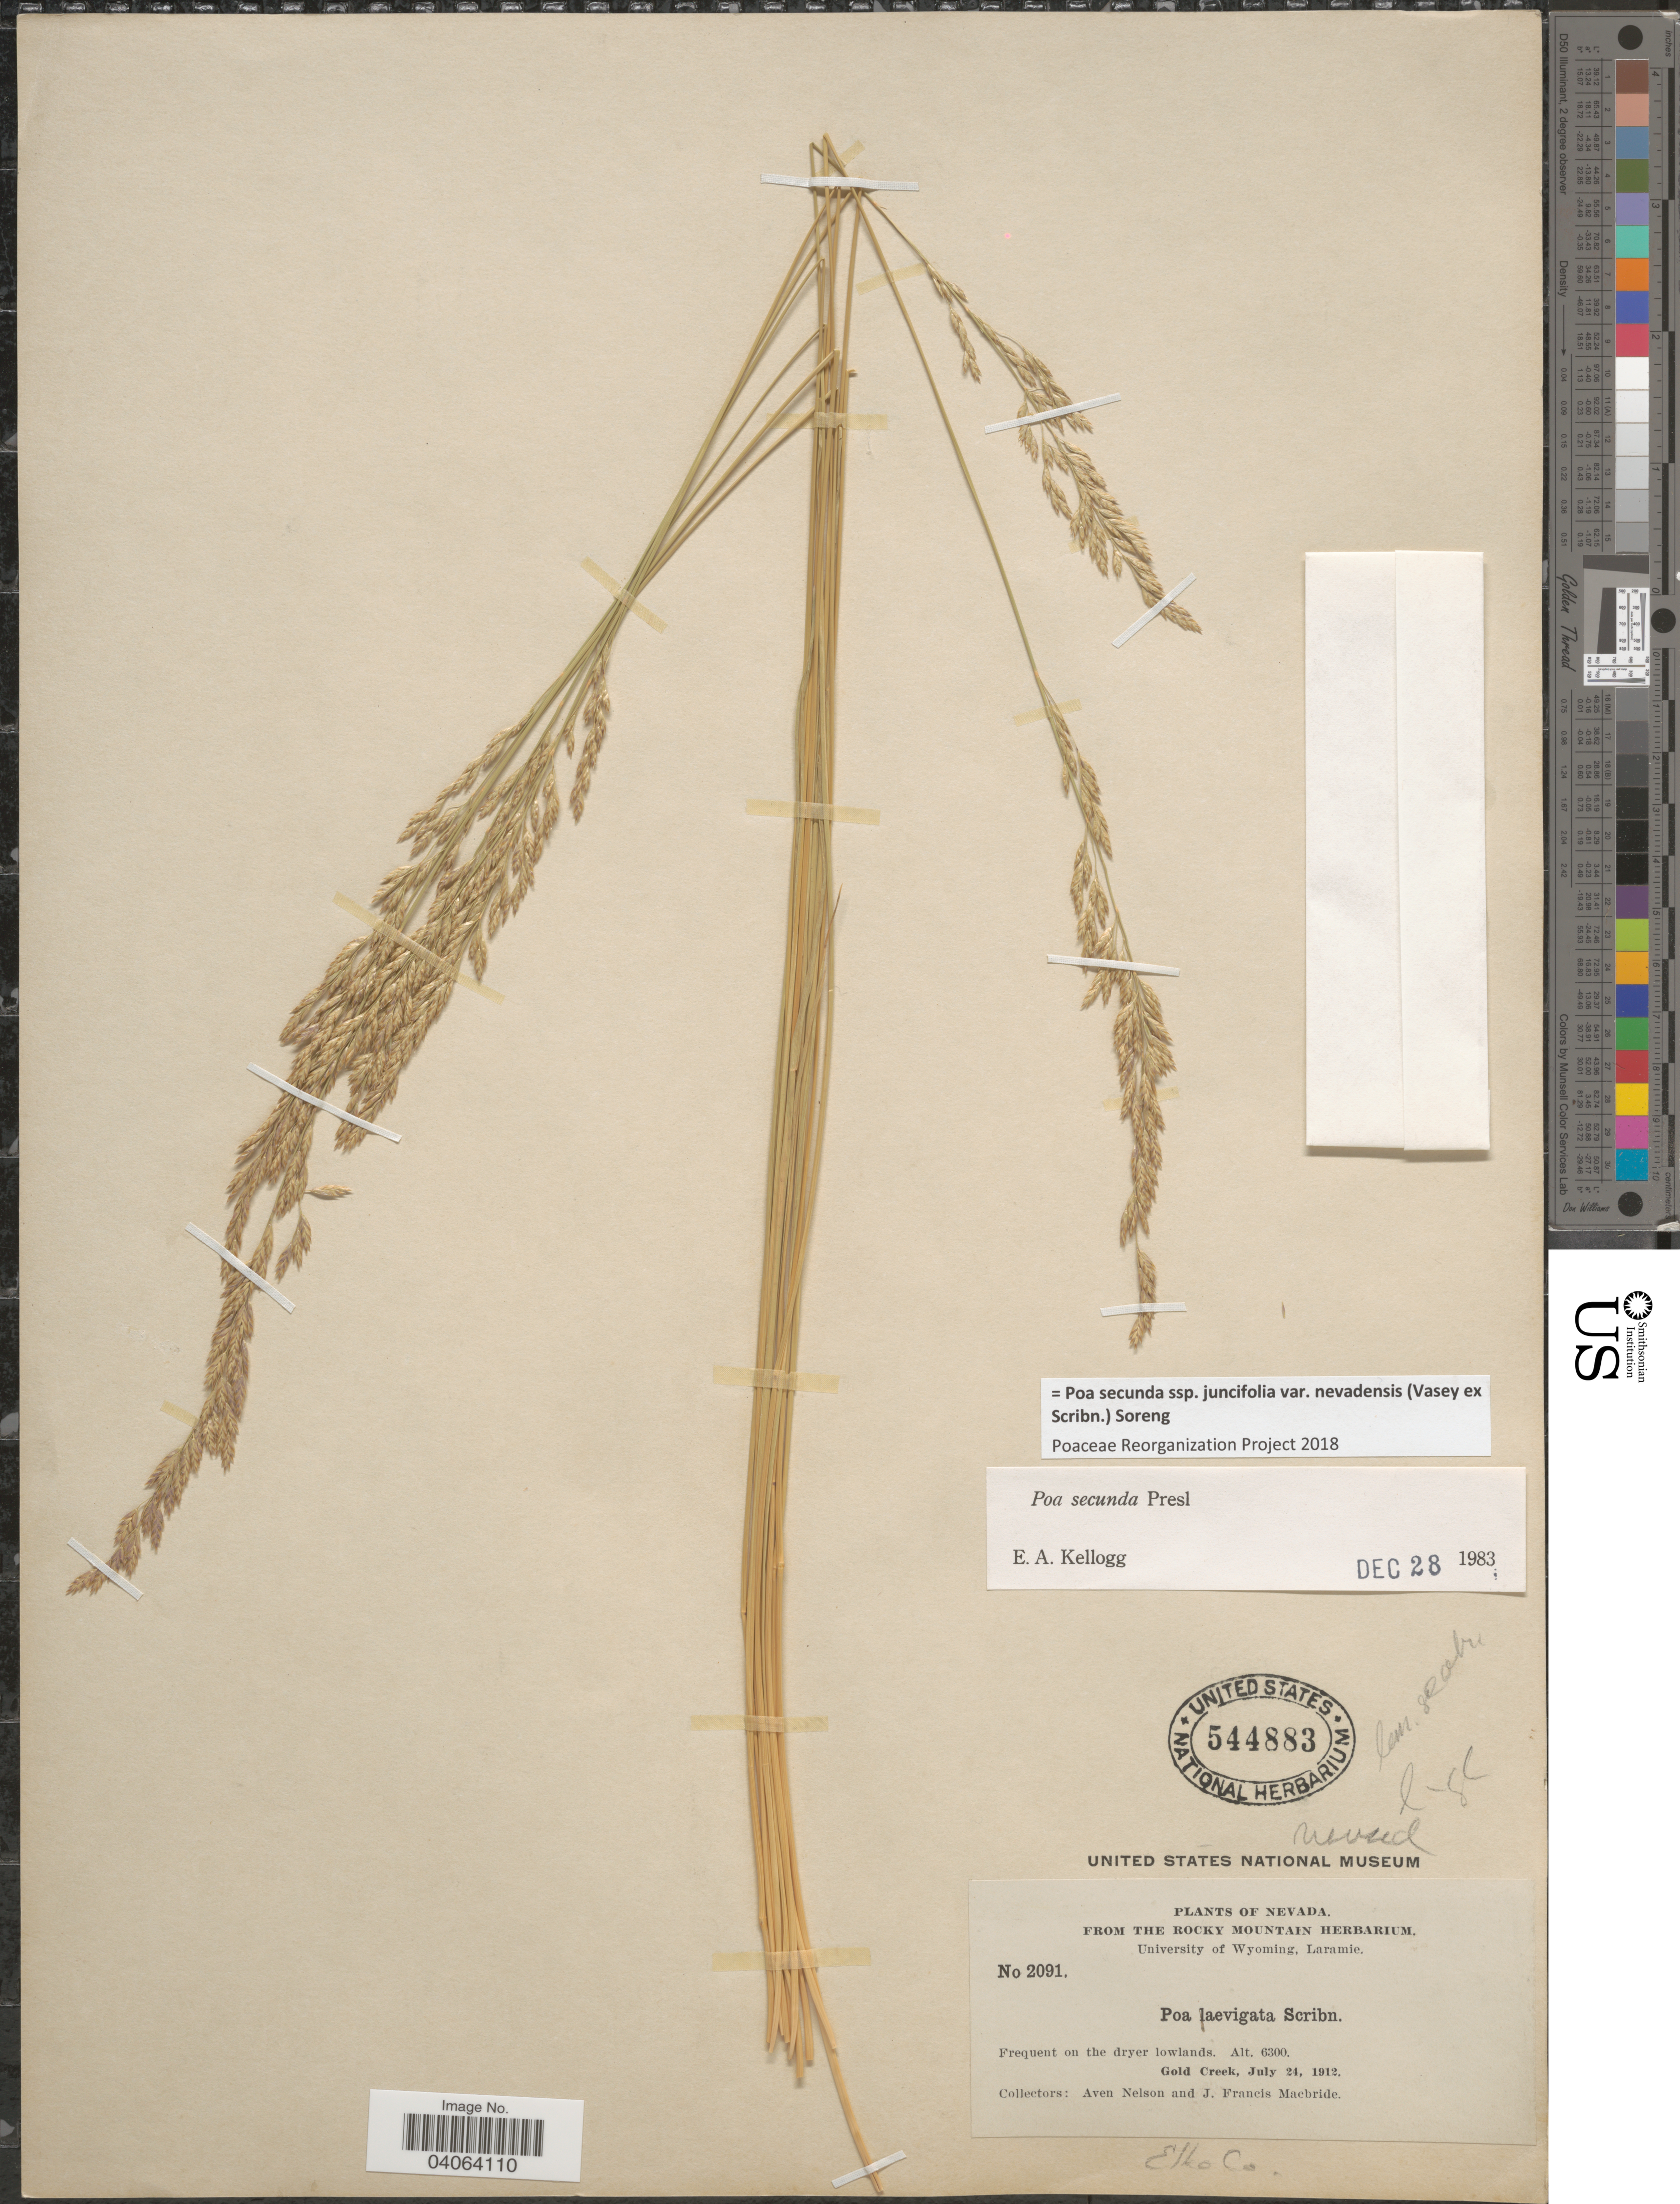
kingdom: Plantae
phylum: Tracheophyta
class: Liliopsida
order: Poales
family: Poaceae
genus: Poa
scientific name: Poa secunda subsp. juncifolia var. nevadensis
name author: (Vasey ex Scribn.) Soreng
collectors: A. Nelson & J. F. Macbride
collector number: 2091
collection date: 1912-07-24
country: United States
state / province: Nevada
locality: Gold Creek. Elko Co.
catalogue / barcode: US 544883